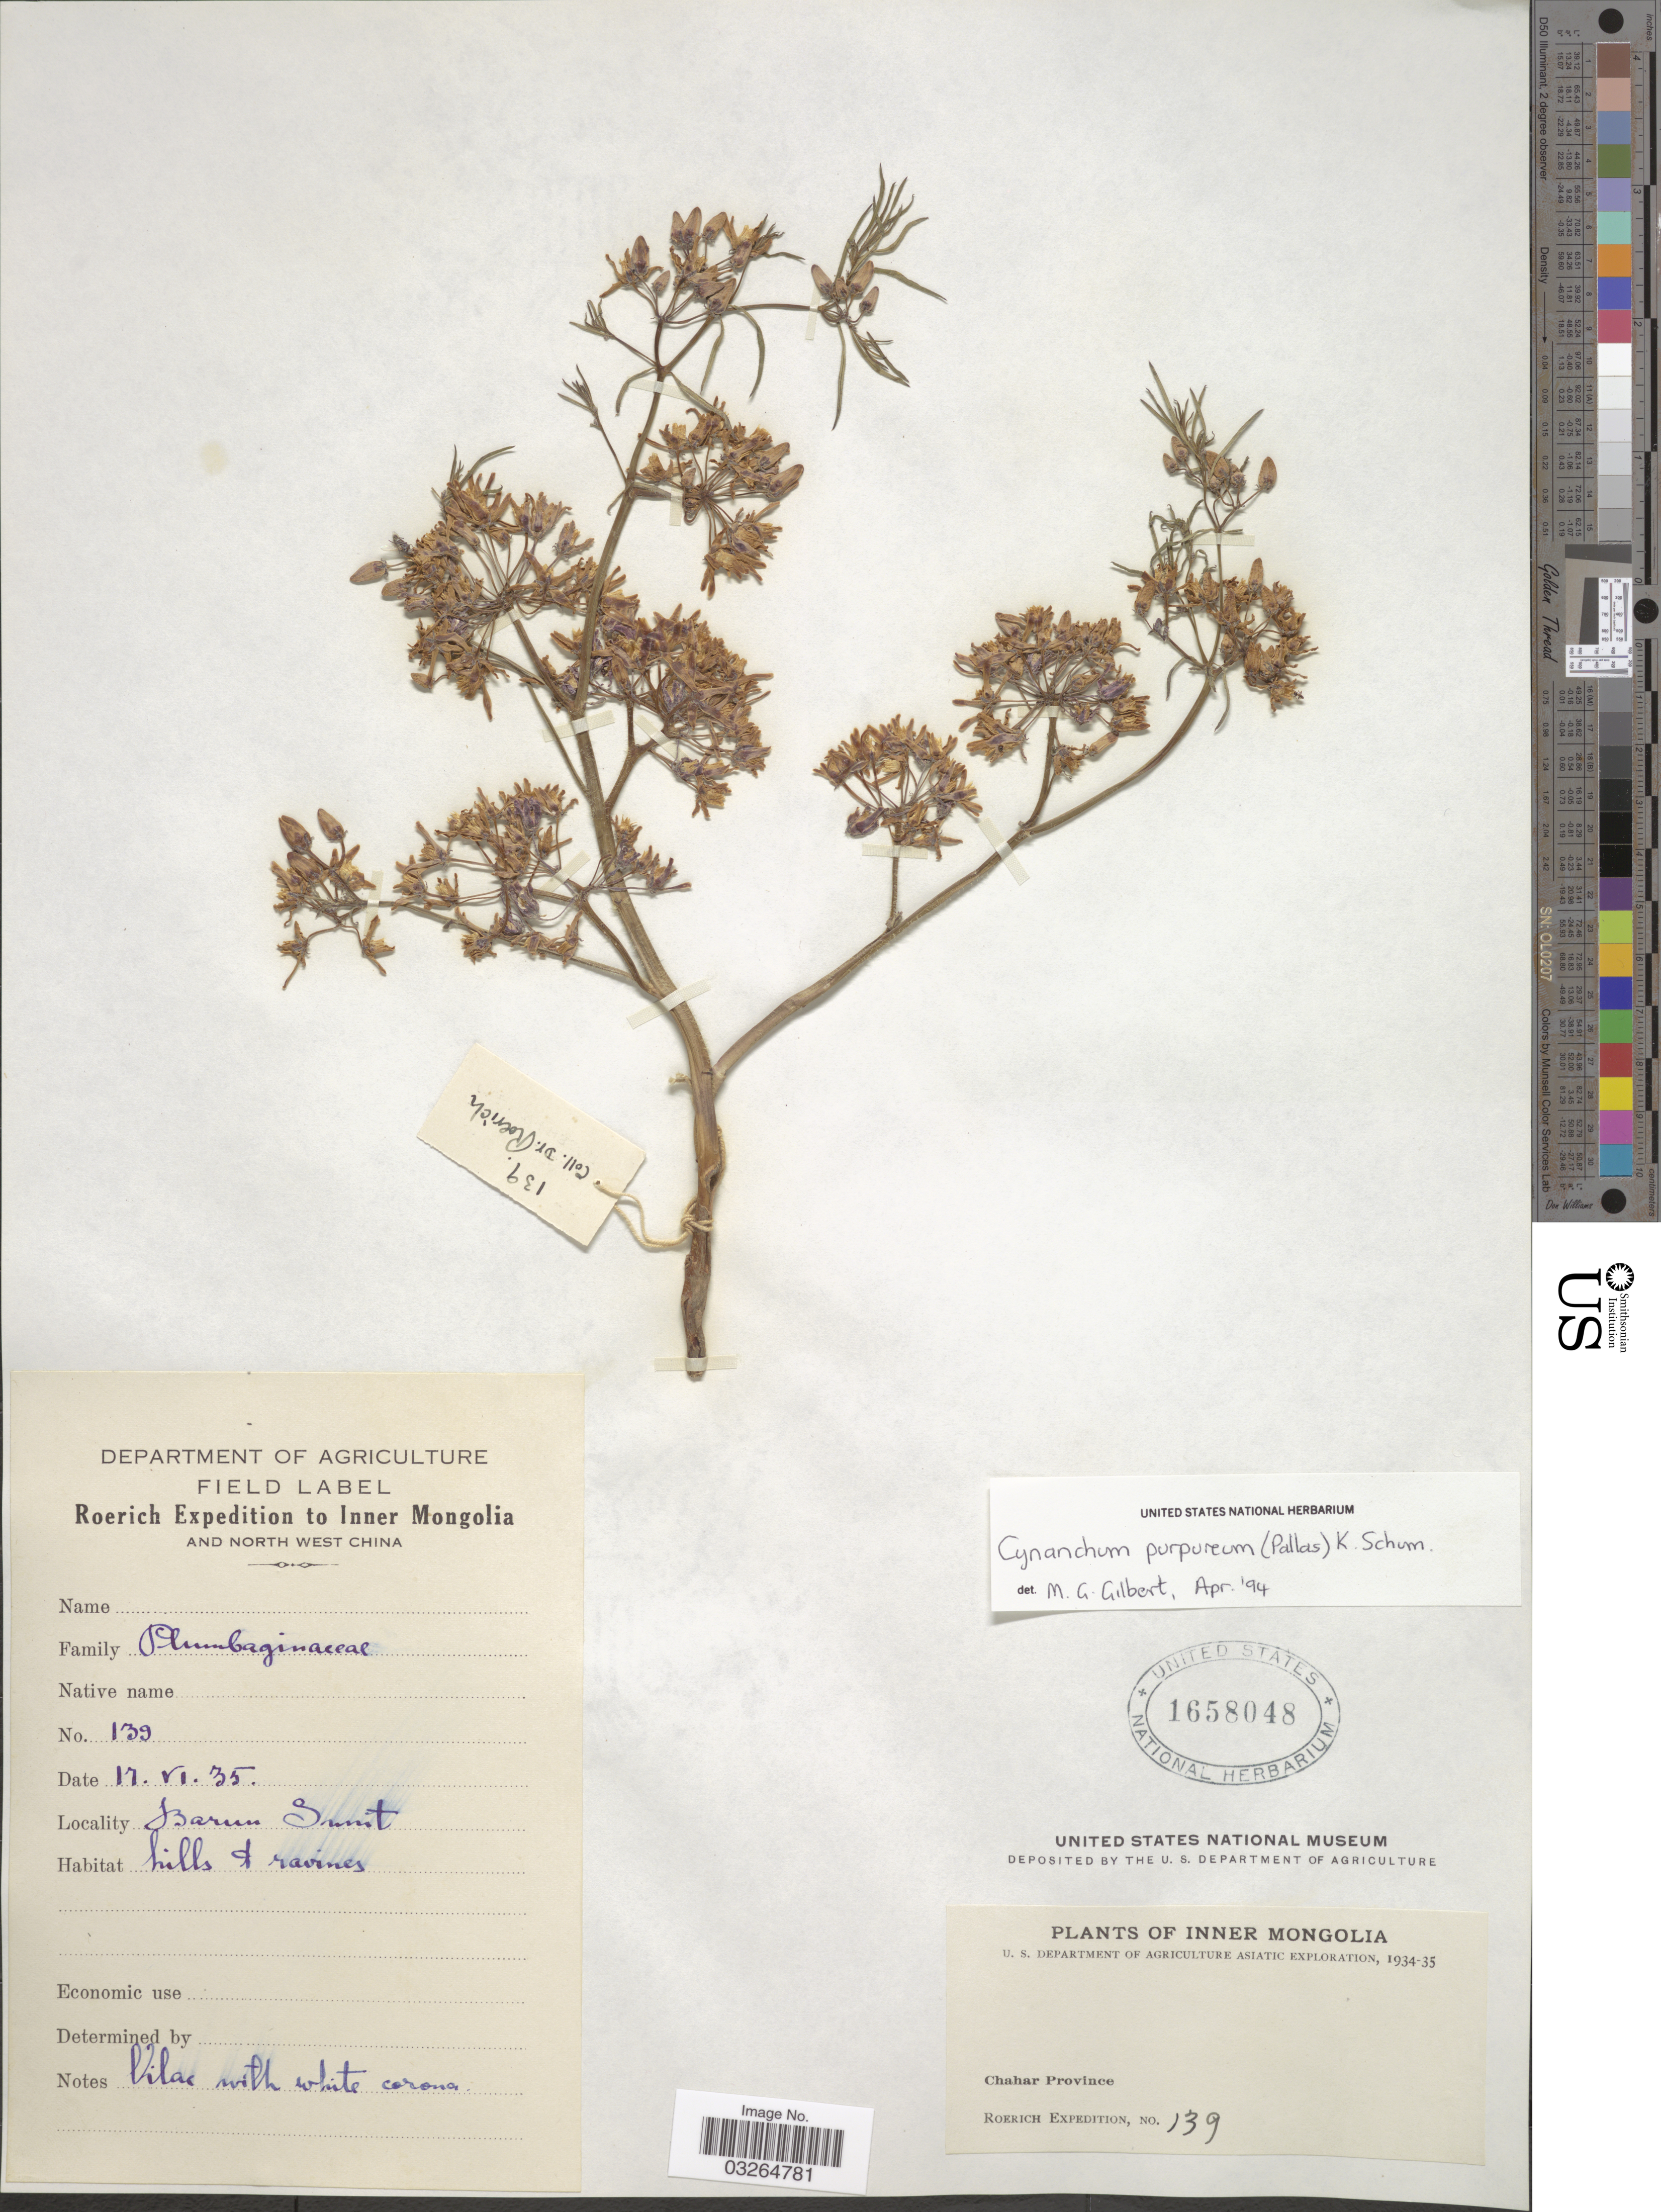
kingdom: Plantae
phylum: Tracheophyta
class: Magnoliopsida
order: Gentianales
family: Apocynaceae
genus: Cynanchum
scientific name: Cynanchum purpureum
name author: (Pall.) K. Schum.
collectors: Roerich Expedition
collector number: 139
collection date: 1935-06-17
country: China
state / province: Nei Monggol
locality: Inner Mongolia and North West China. Barun Sunit. Chahar Province. Hills & ravines.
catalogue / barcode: US 1658048